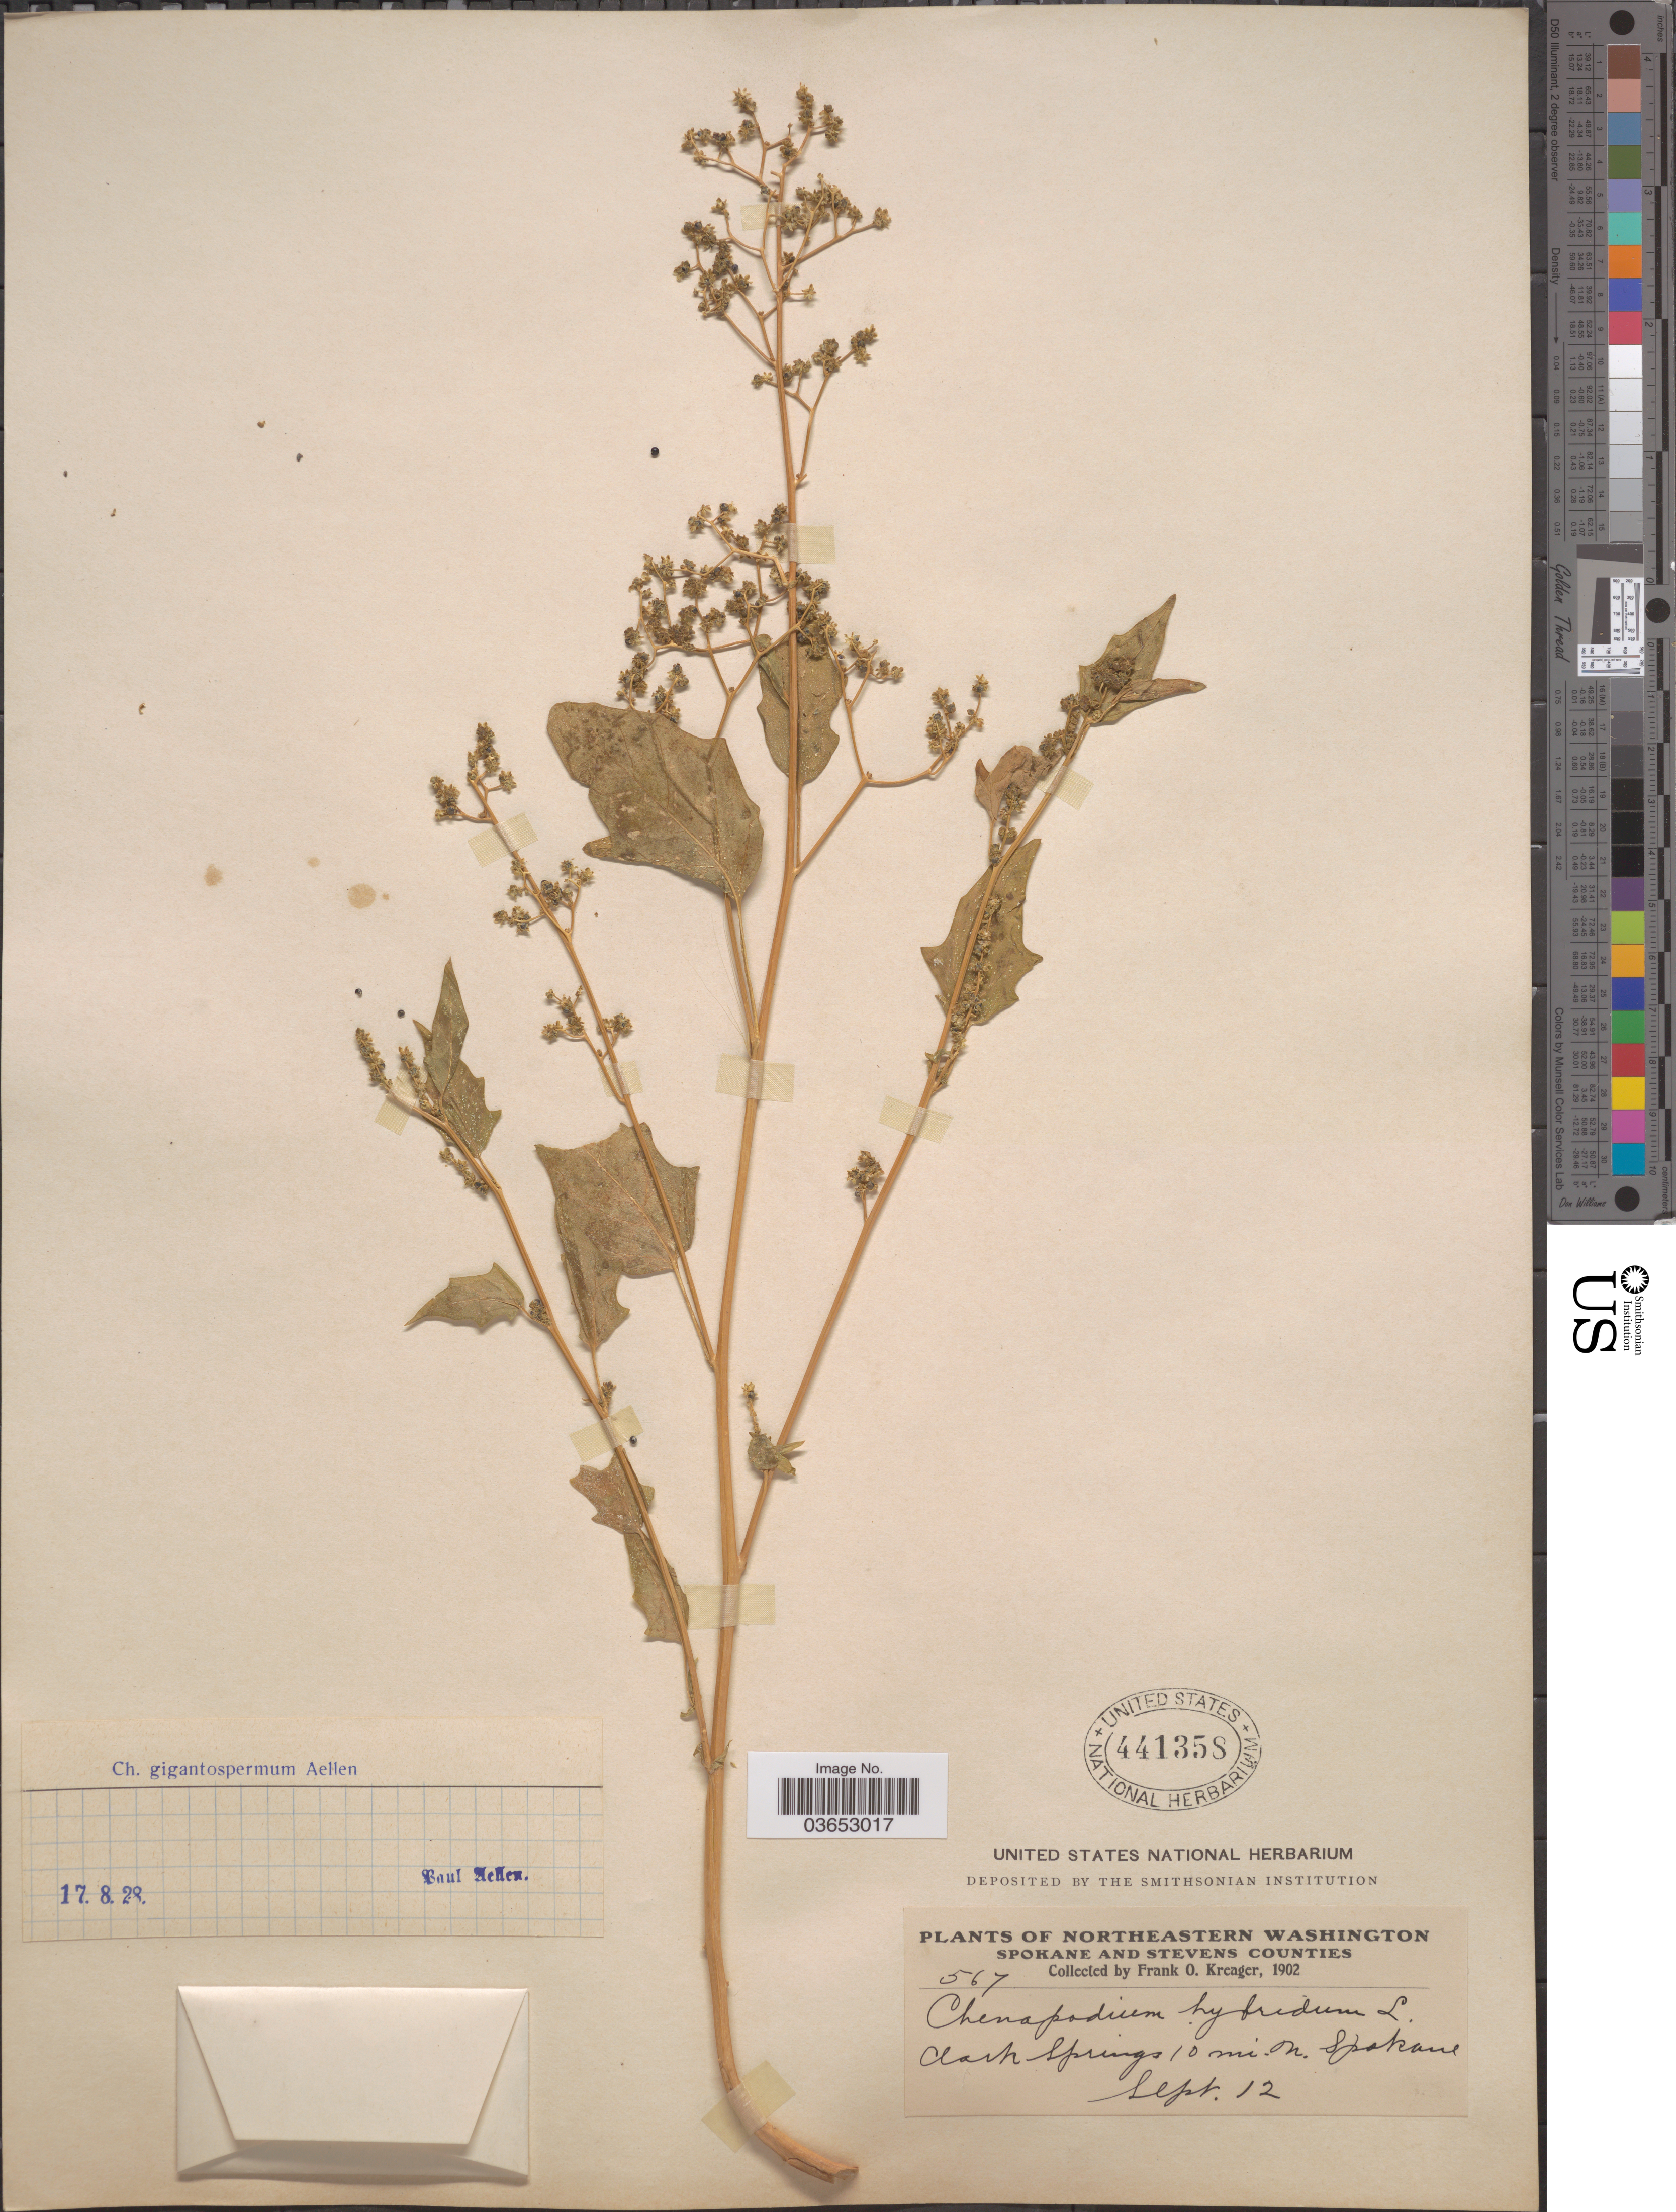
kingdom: Plantae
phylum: Tracheophyta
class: Magnoliopsida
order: Caryophyllales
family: Amaranthaceae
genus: Chenopodium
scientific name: Chenopodium gigantospermum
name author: Aellen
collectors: F. Kreager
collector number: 567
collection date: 1902-09-12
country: United States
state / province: Washington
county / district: Spokane / Stevens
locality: Northeastern Washington. Spokane and Stevens Counties. Clark Springs 10 mi. on Spokane.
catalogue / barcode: US 441358